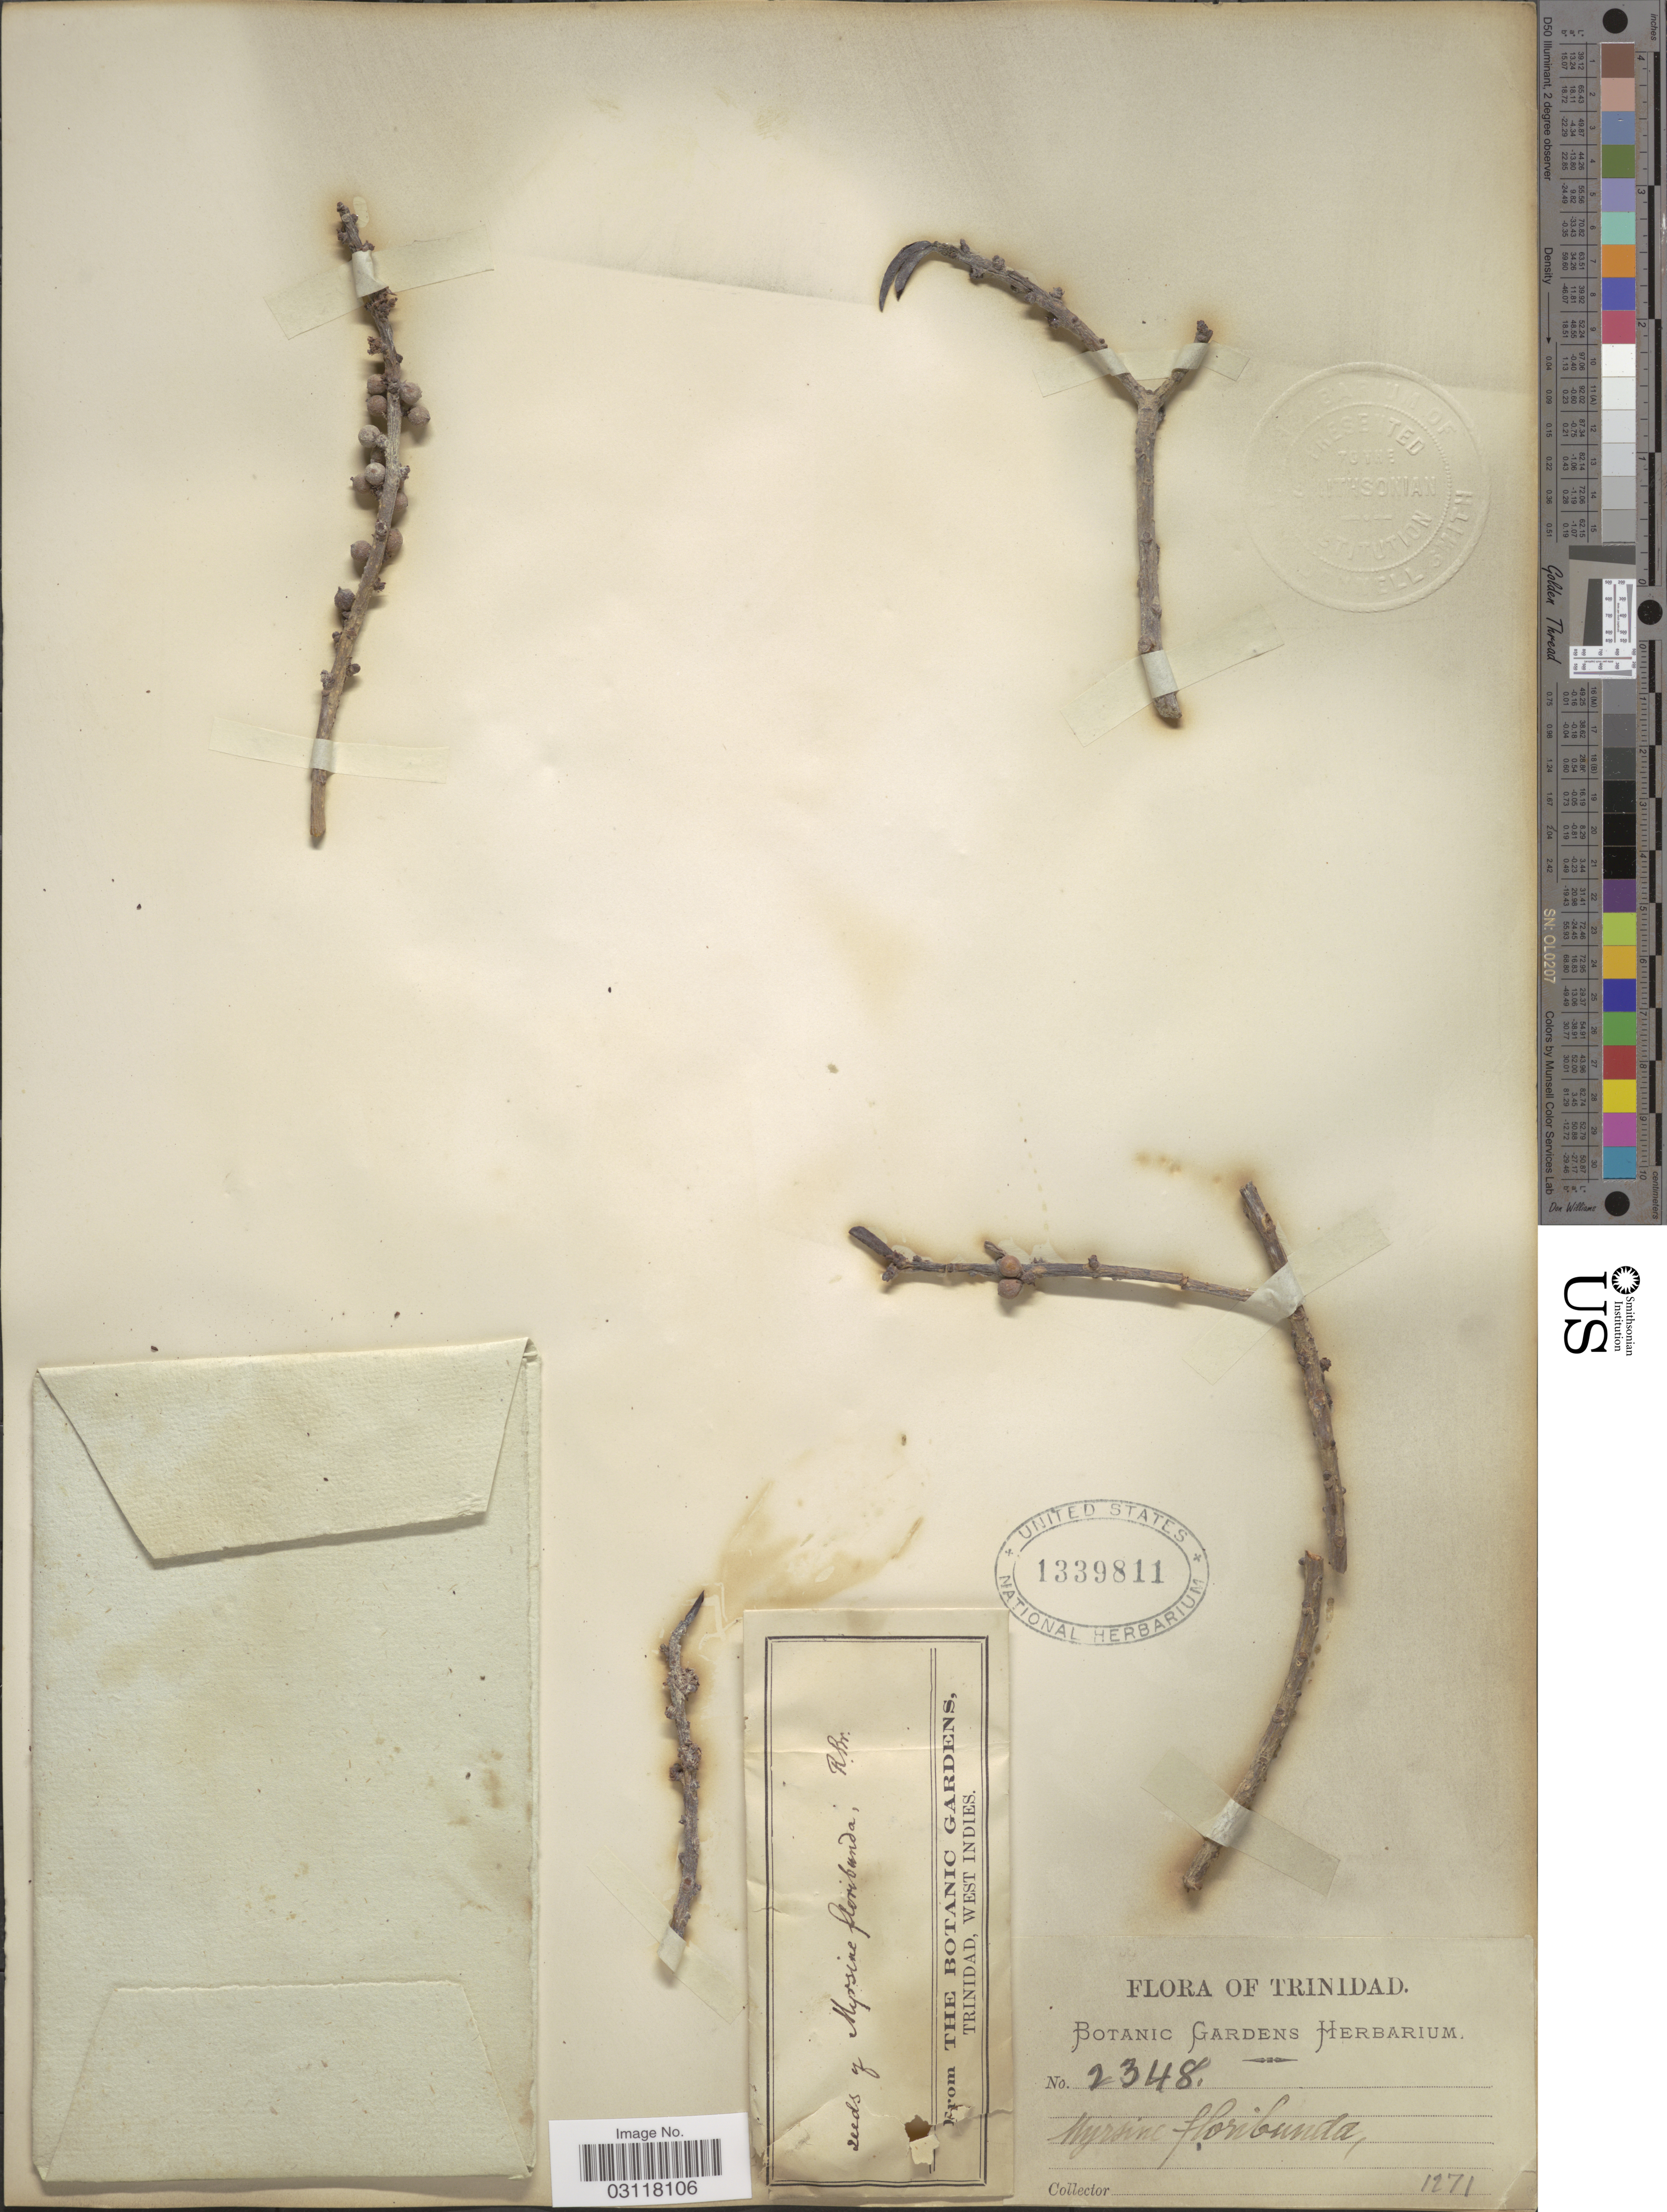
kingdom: Plantae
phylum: Tracheophyta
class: Magnoliopsida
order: Ericales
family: Primulaceae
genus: Rapanea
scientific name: Rapanea guianensis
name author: Aubl.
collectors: ex herb. Botanic Gardens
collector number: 2348/1271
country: Trinidad and Tobago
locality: Trinidad.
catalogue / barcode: US 1339811